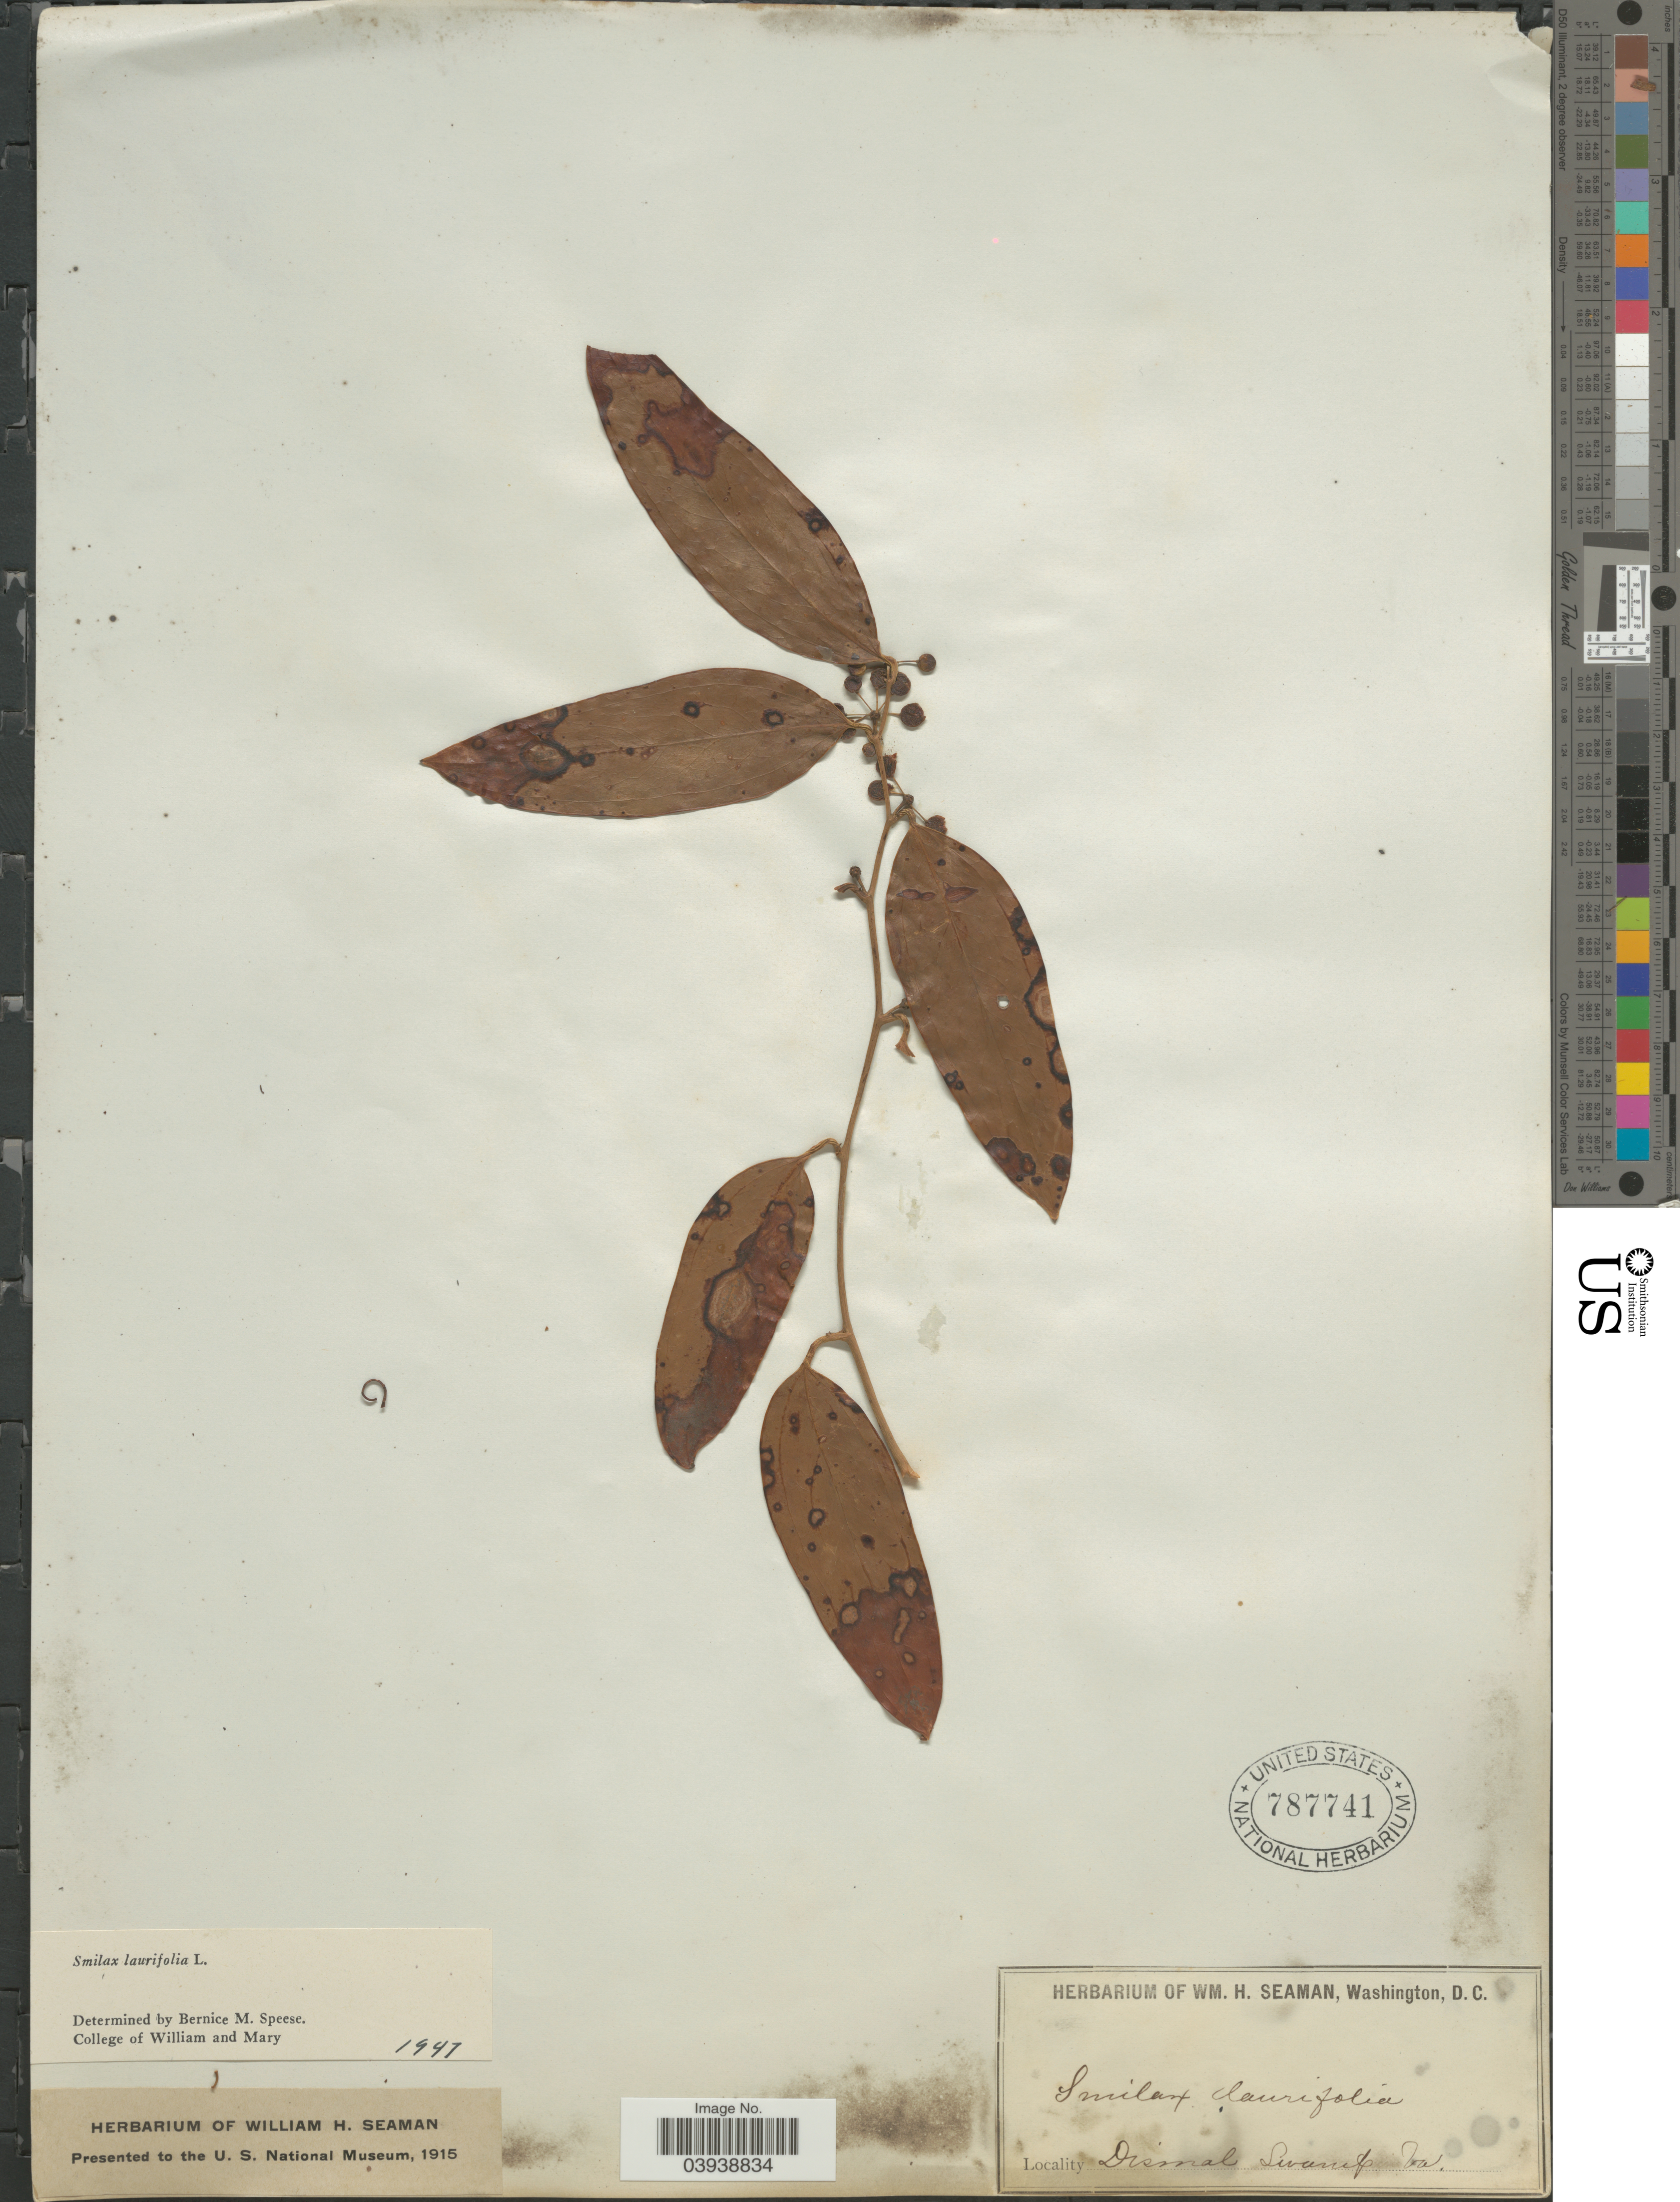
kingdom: Plantae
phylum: Tracheophyta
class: Liliopsida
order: Liliales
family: Smilacaceae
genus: Smilax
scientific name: Smilax laurifolia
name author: L.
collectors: Ex herb. W. H. Seaman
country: United States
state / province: Virginia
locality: Dismal Swamp.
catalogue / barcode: US 787741